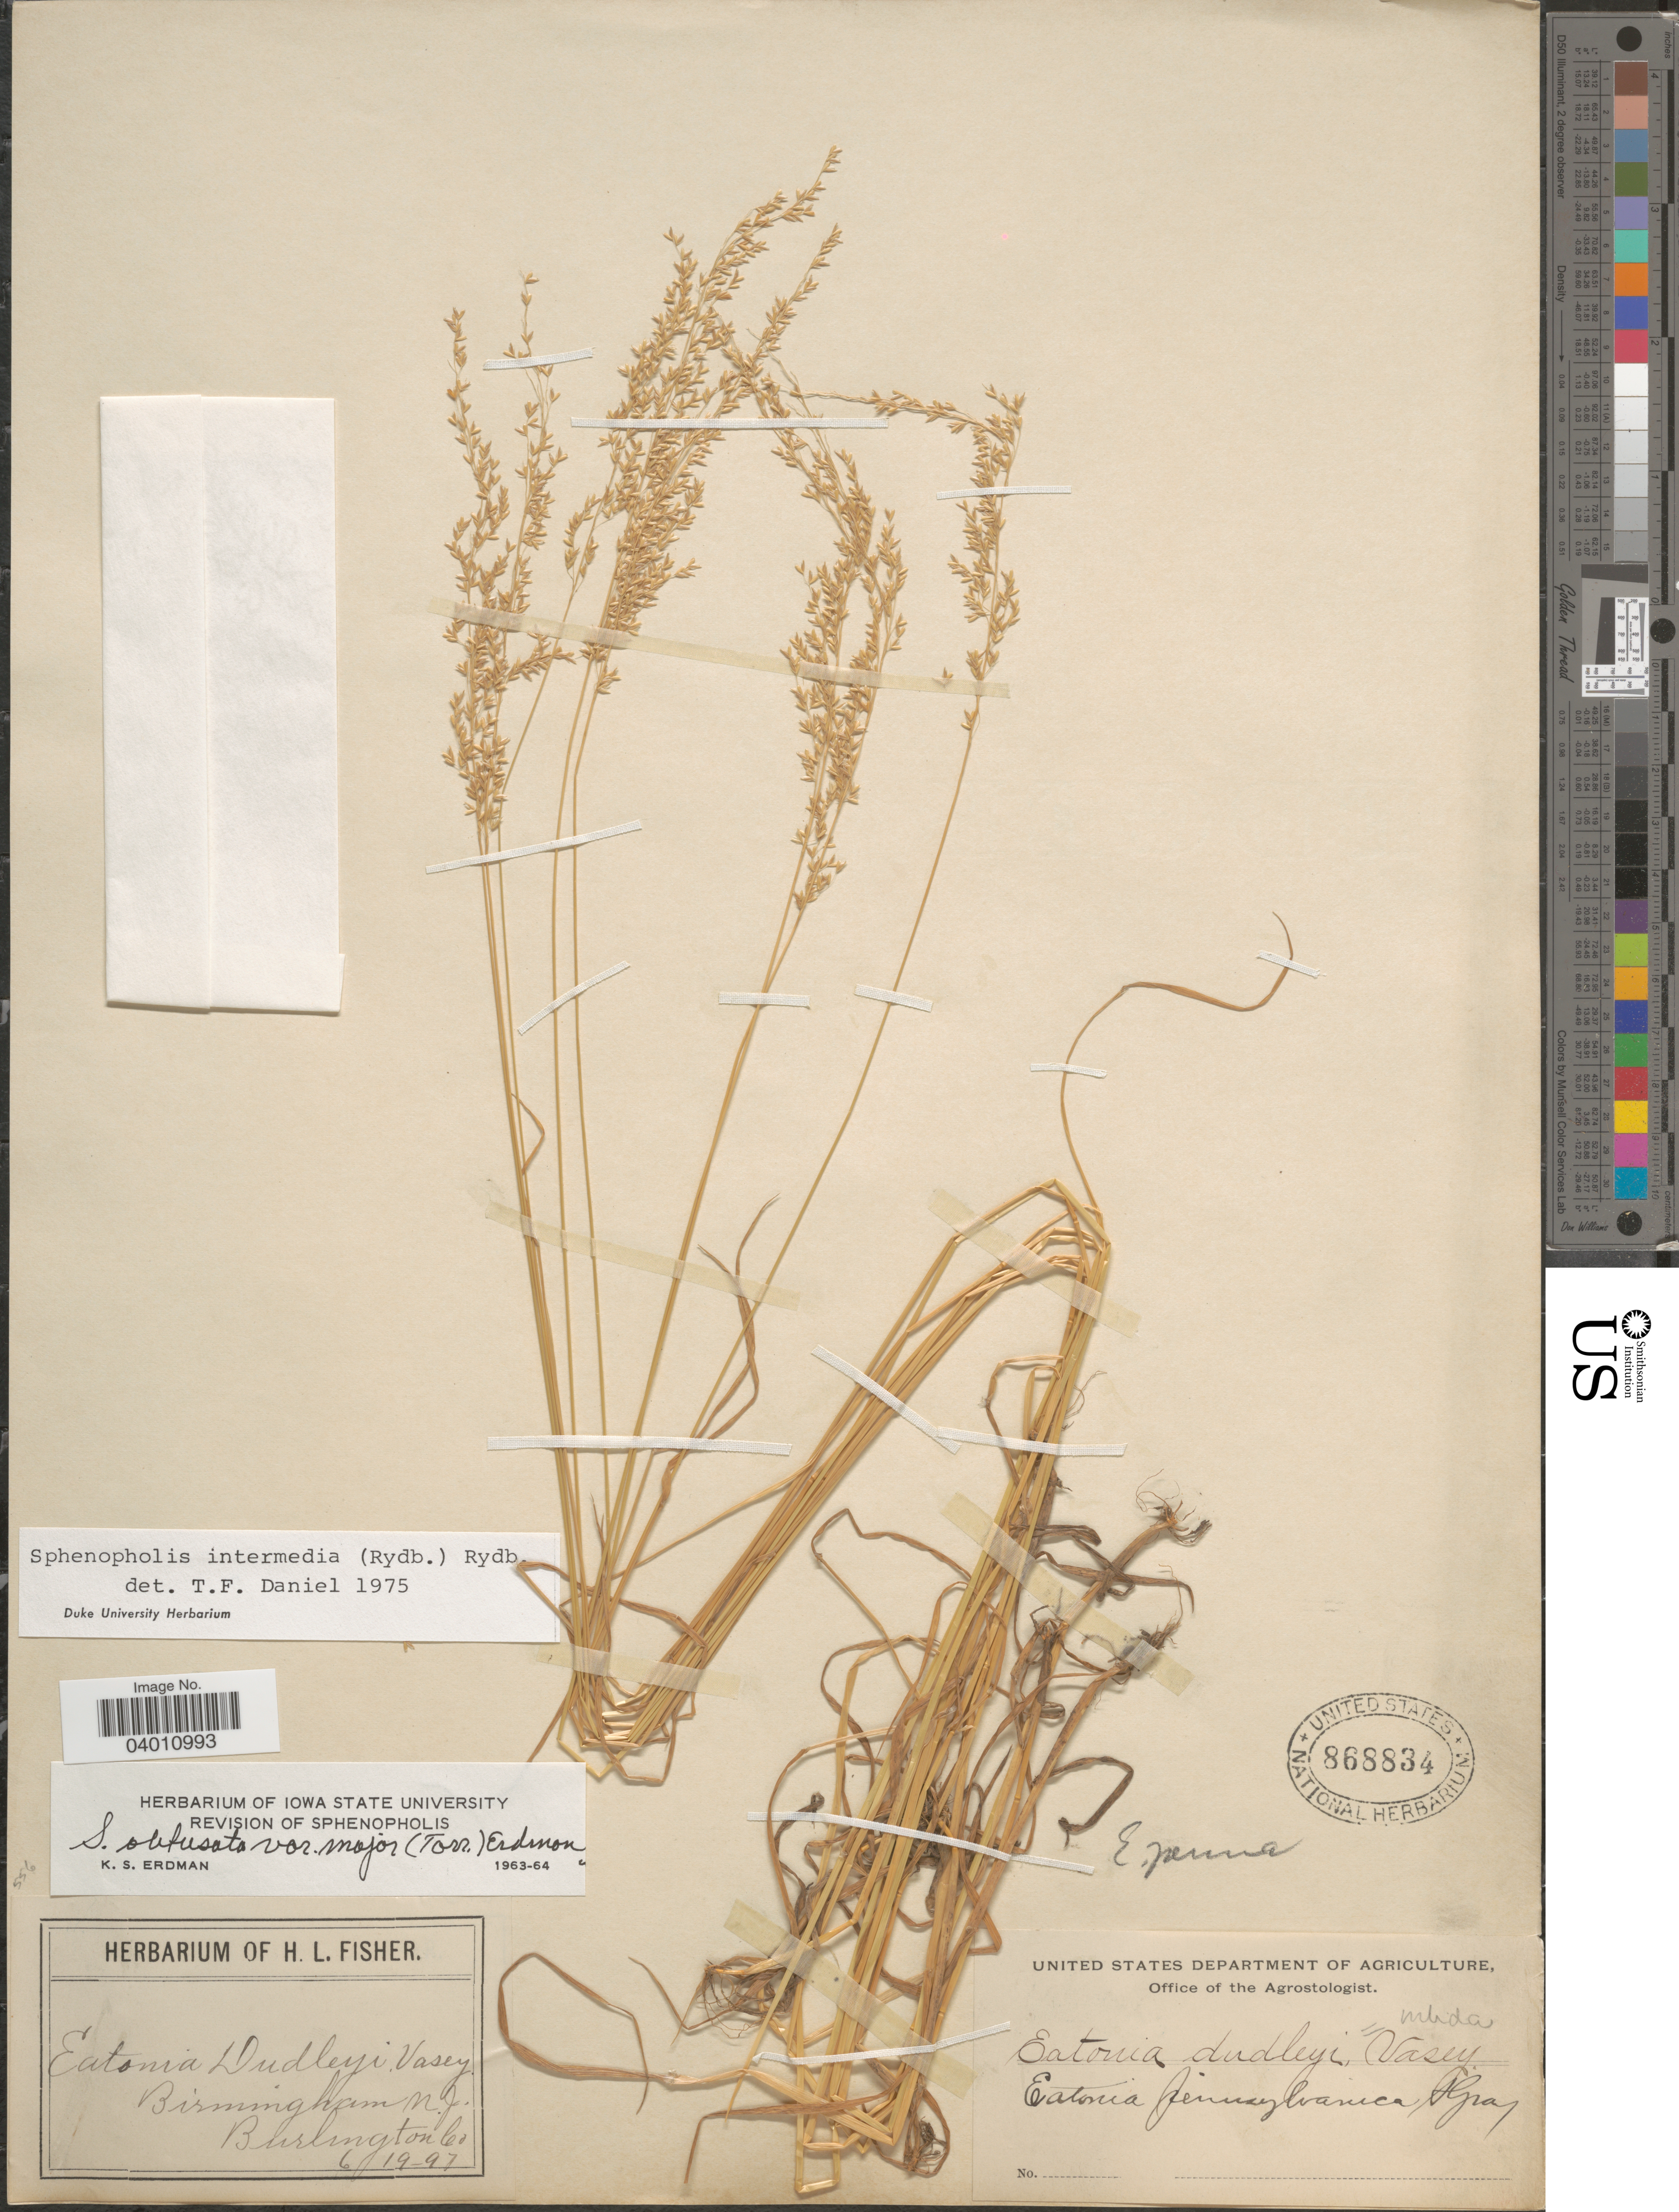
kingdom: Plantae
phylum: Tracheophyta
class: Liliopsida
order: Poales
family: Poaceae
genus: Sphenopholis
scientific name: Sphenopholis intermedia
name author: (Rydb.) Rydb.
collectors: ex herb. of H. L. Fisher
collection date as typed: Transcribed d/m/y: 19/6/97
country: United States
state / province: New Jersey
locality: Birmingham, Burlington Co.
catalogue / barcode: US 868834